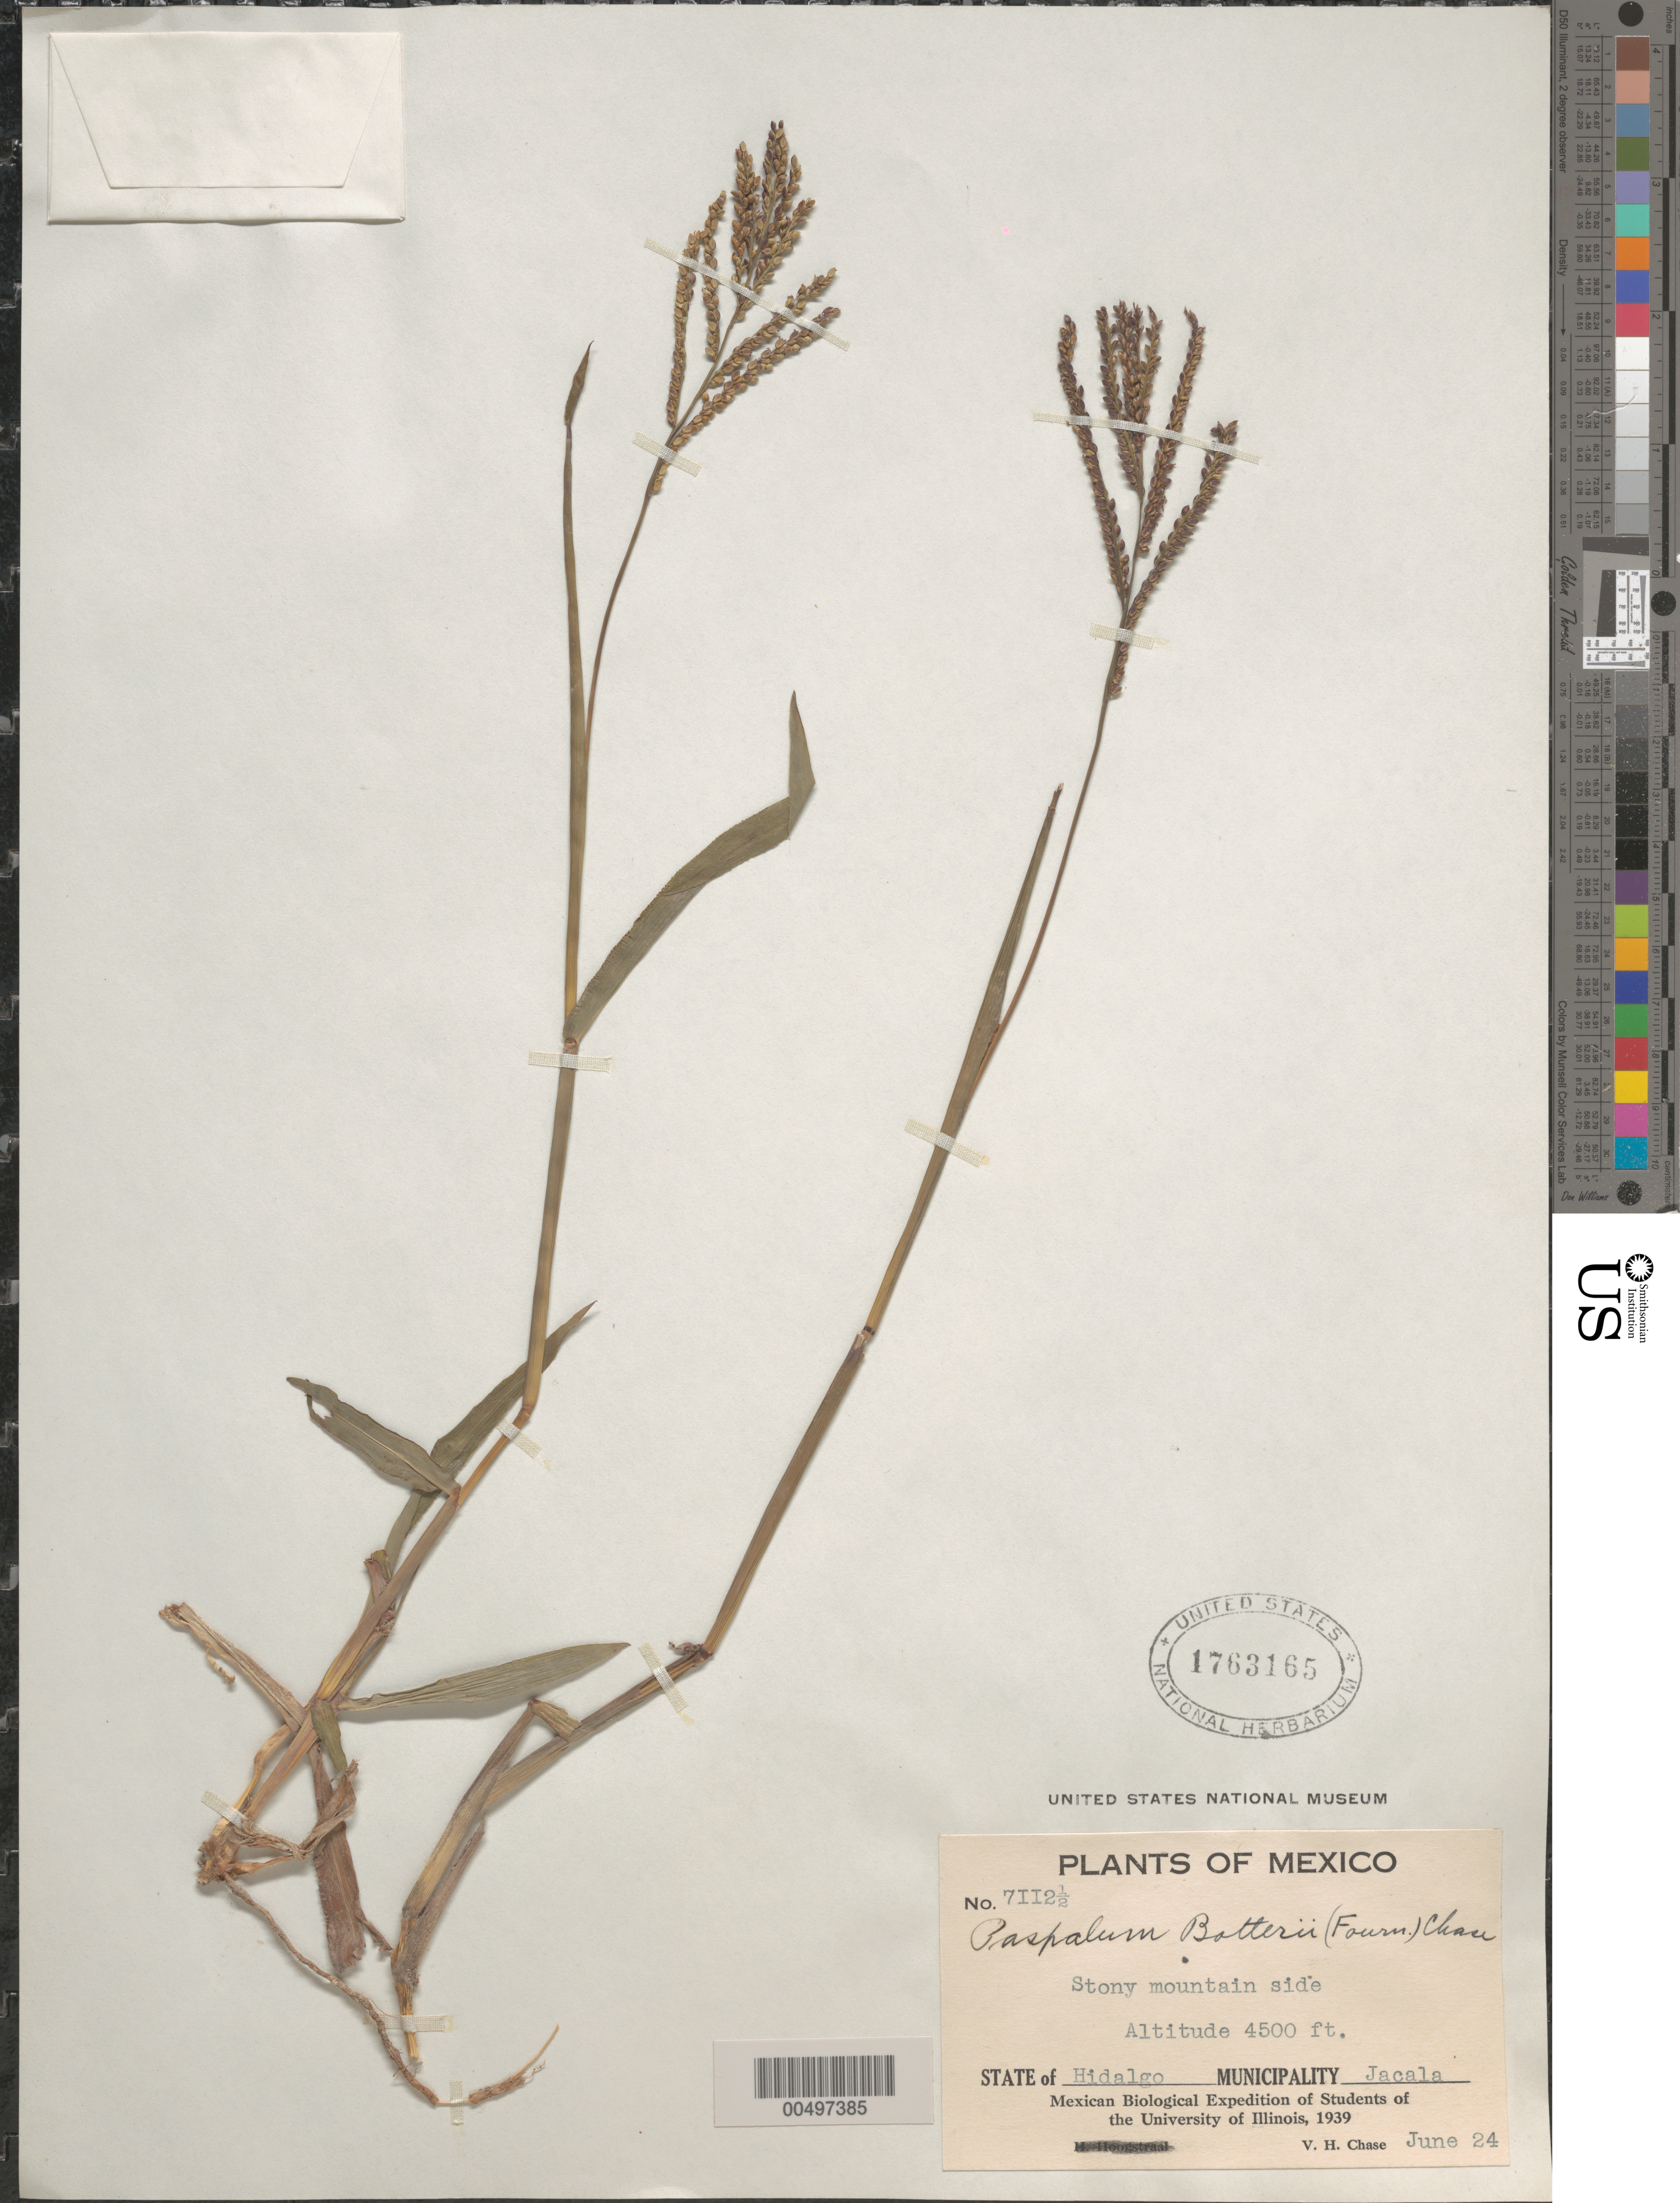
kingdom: Plantae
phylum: Tracheophyta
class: Liliopsida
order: Poales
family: Poaceae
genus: Paspalum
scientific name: Paspalum botteri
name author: (E. Fourn.) Chase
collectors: V. H. Chase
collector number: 7112.5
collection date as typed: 24 Jun 1939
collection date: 1939-06-24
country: Mexico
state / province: Hidalgo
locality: Mun: Jacala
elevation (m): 1372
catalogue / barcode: US 1763165